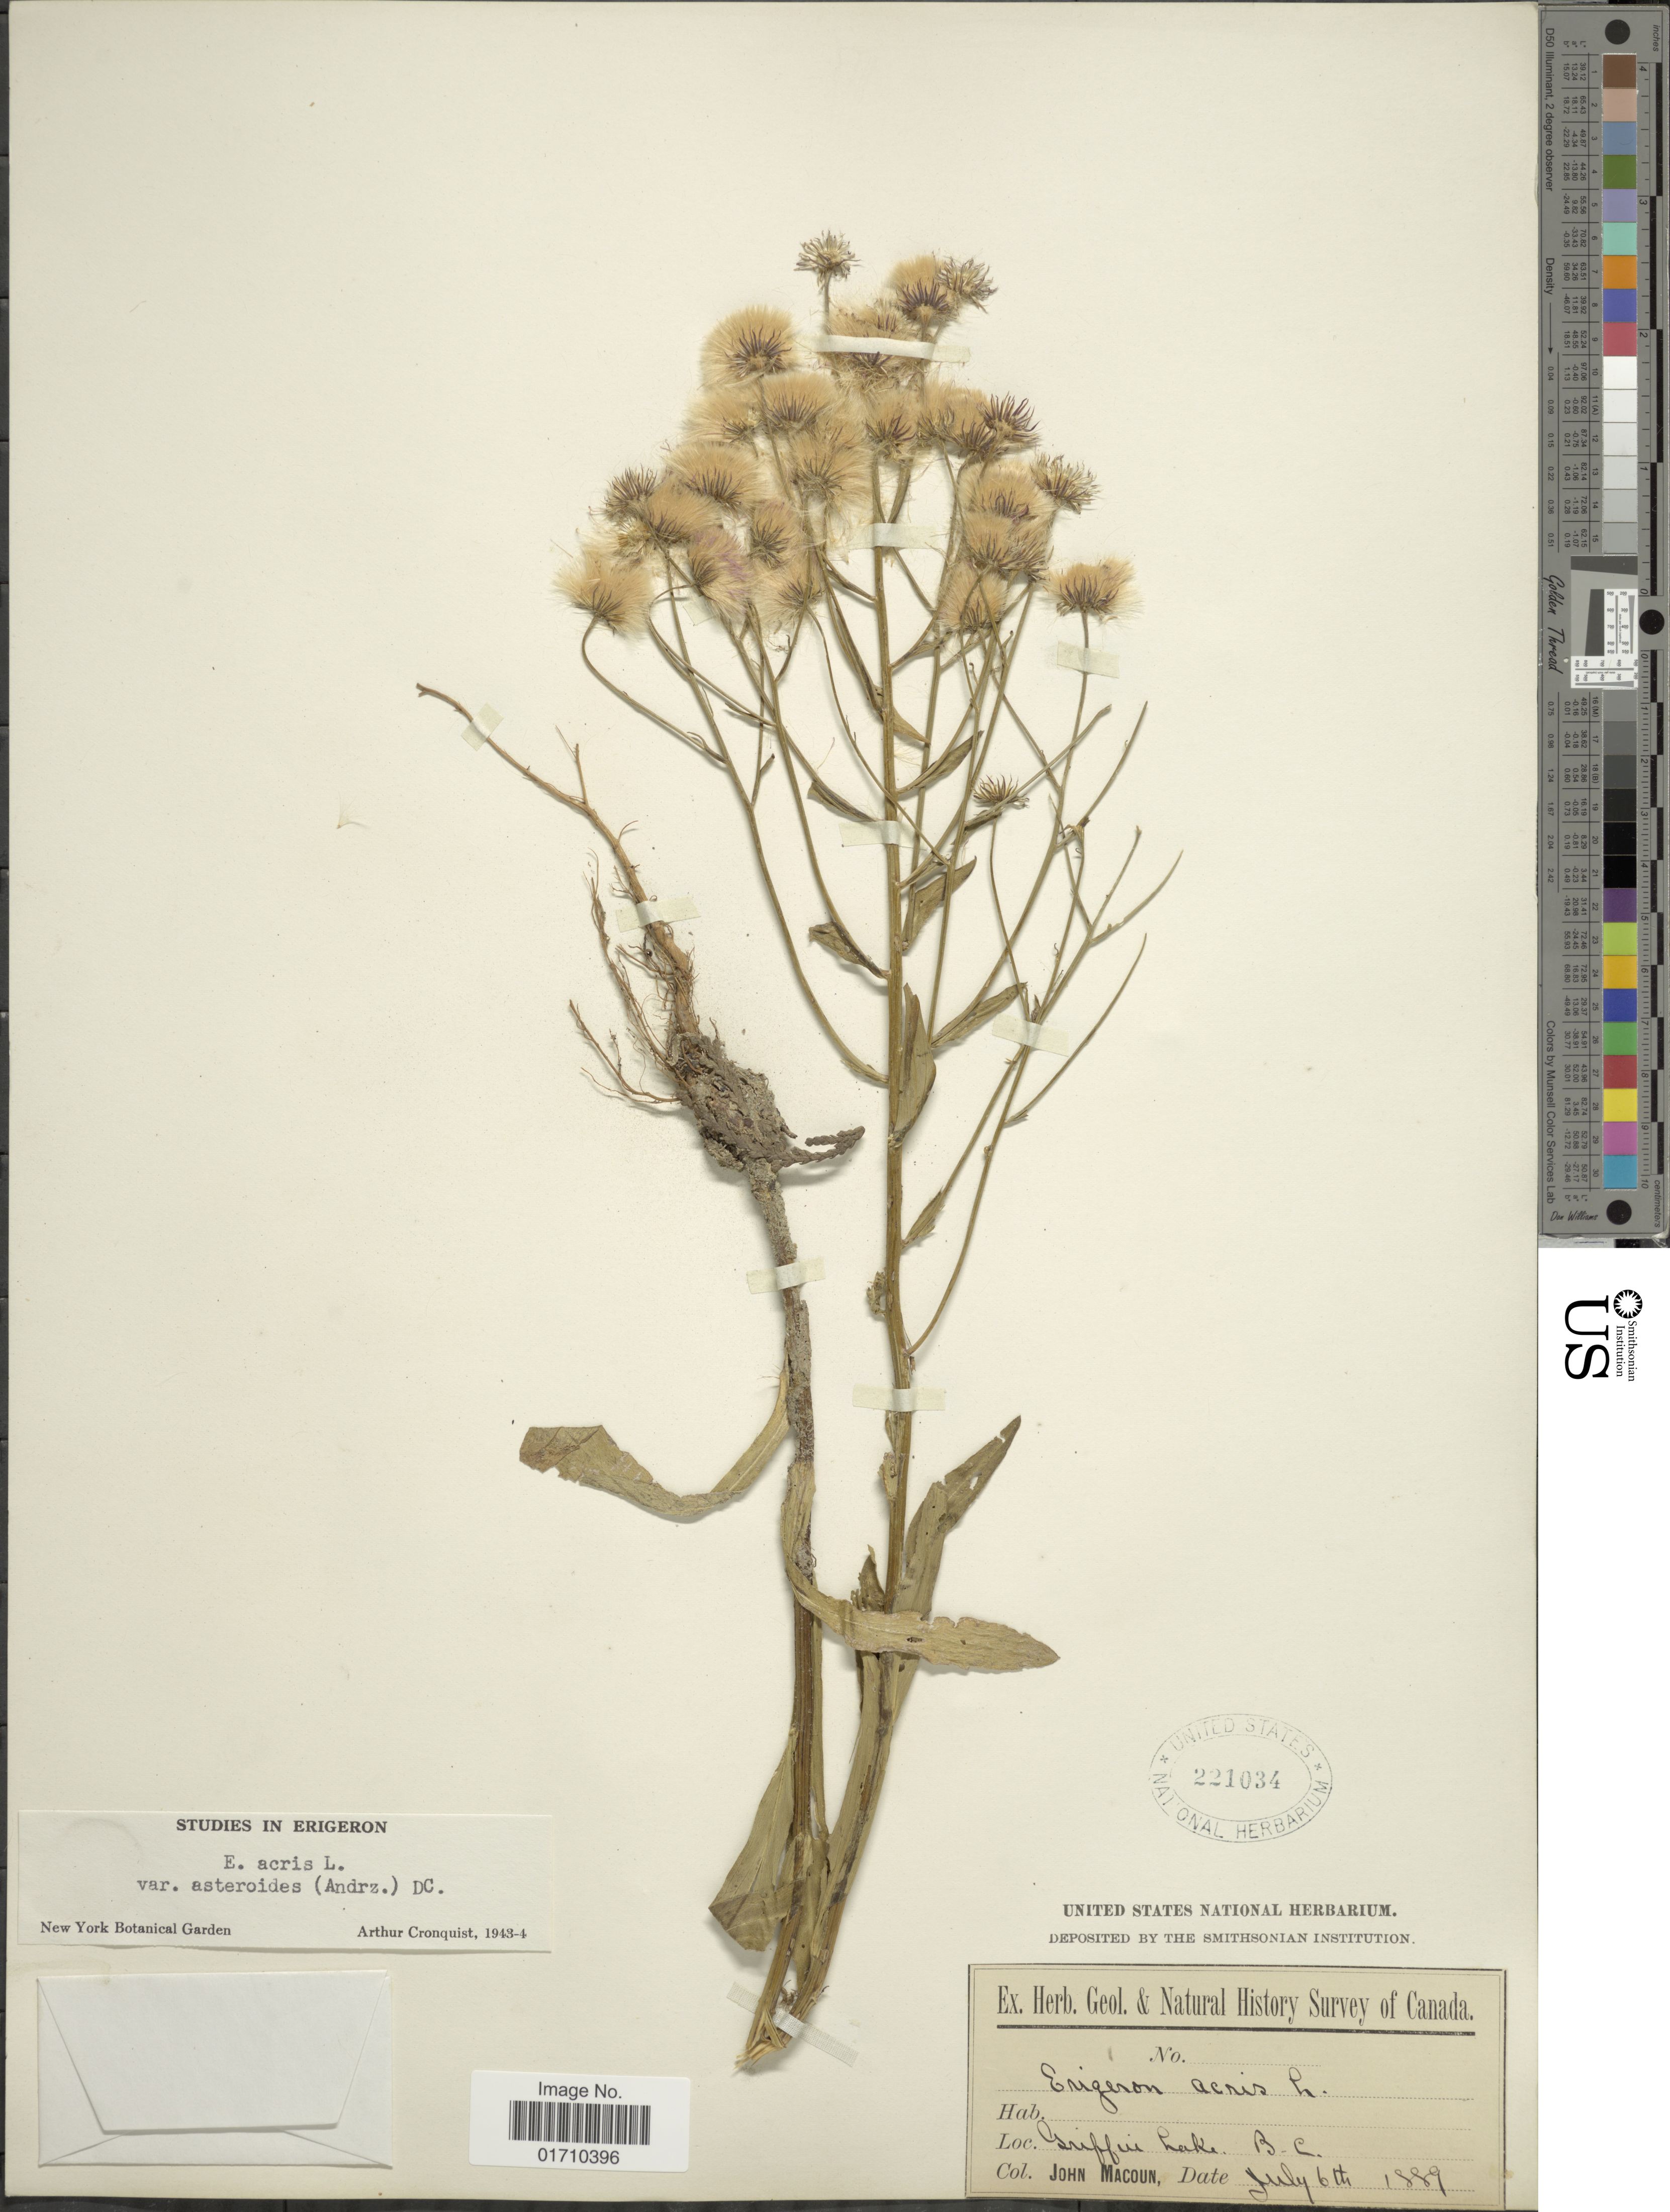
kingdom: Plantae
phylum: Tracheophyta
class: Magnoliopsida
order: Asterales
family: Asteraceae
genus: Erigeron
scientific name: Erigeron acris var. asteroides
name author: (Andrz.) DC.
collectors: J. Macoun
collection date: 1889-07-06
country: Canada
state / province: British Columbia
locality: Griffin Lake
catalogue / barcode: US 221034